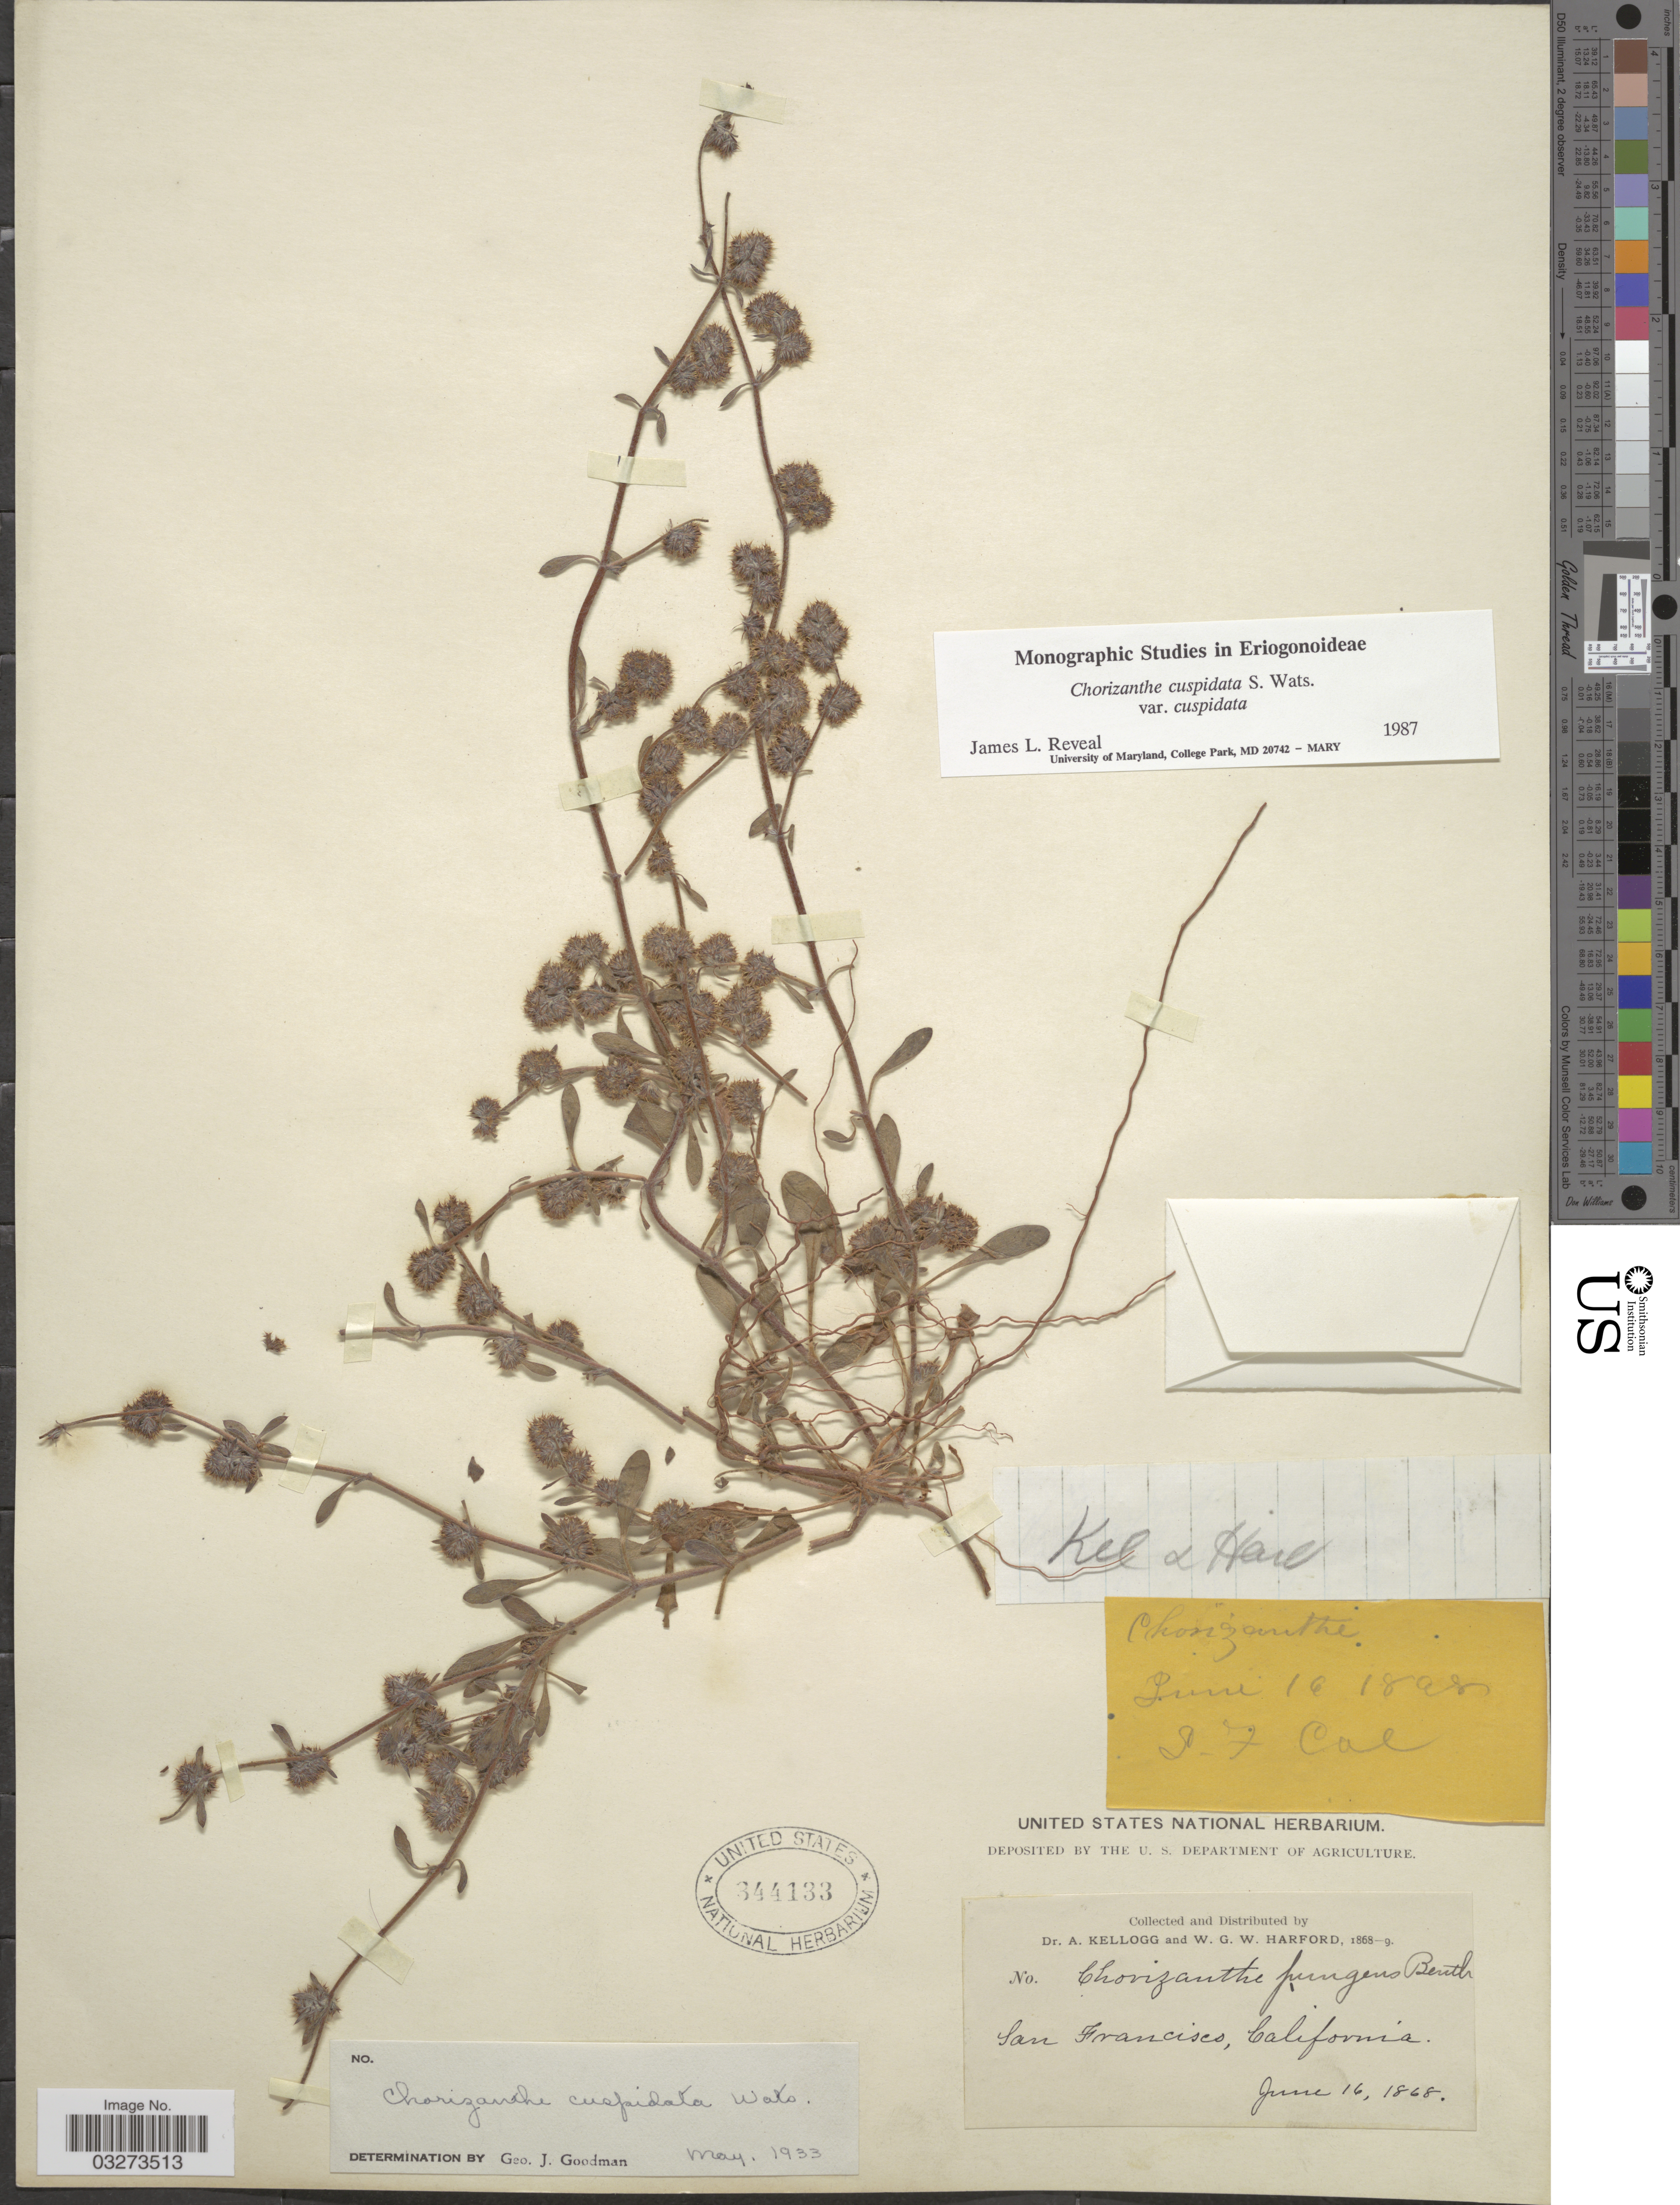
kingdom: Plantae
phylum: Tracheophyta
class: Magnoliopsida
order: Caryophyllales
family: Polygonaceae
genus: Chorizanthe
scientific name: Chorizanthe cuspidata var. cuspidata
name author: S. Watson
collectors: A. Kellogg & W. G. W. Harford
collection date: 1868-06-16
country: United States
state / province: California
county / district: San Francisco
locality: San Francisco.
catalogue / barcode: US 344133